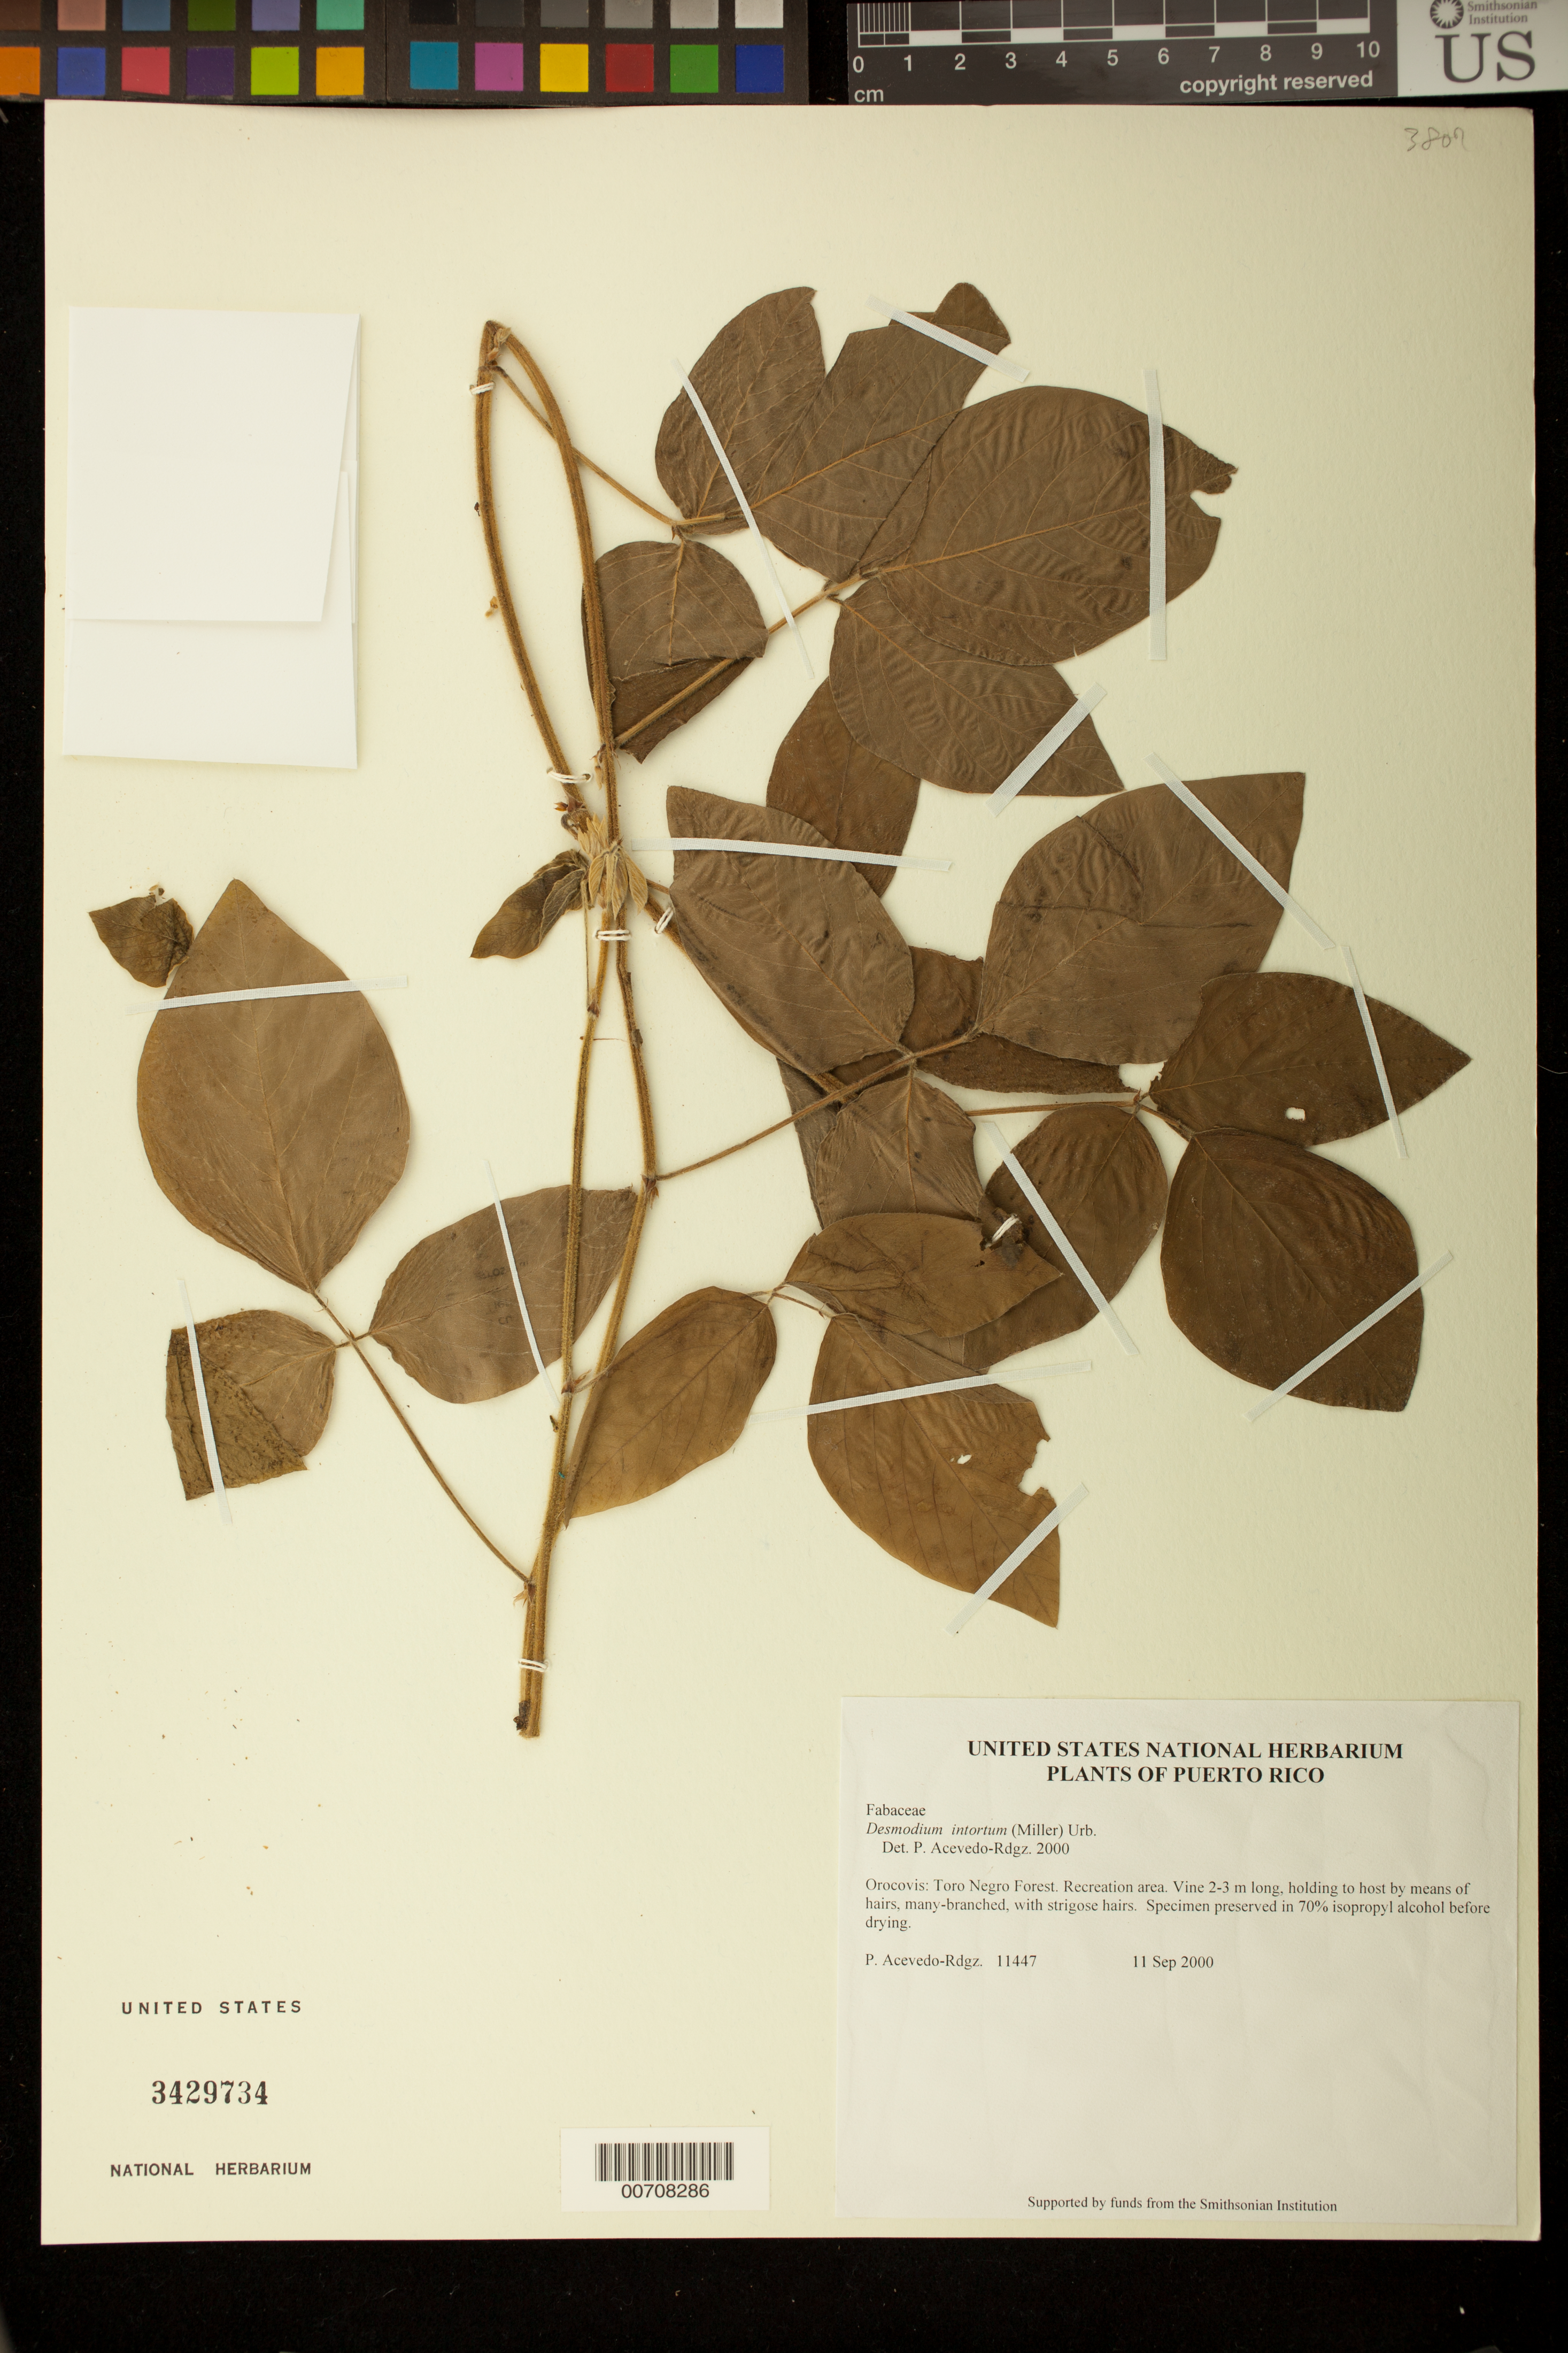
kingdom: Plantae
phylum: Tracheophyta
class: Magnoliopsida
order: Fabales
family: Fabaceae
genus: Desmodium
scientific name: Desmodium intortum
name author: (Mill.) Urb.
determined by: Acevedo-Rodríguez, P., (BOT), Smithsonian Institution - National Museum of Natural History (UNITED STATES)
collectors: P. Acevedo-Rodr.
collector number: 11447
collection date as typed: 11 Sep 2000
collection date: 2000-09-11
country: Puerto Rico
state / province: Orocovis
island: Puerto Rico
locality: Orocovis: Toro Negro Forest.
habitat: Recreation area.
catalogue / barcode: US 3429734